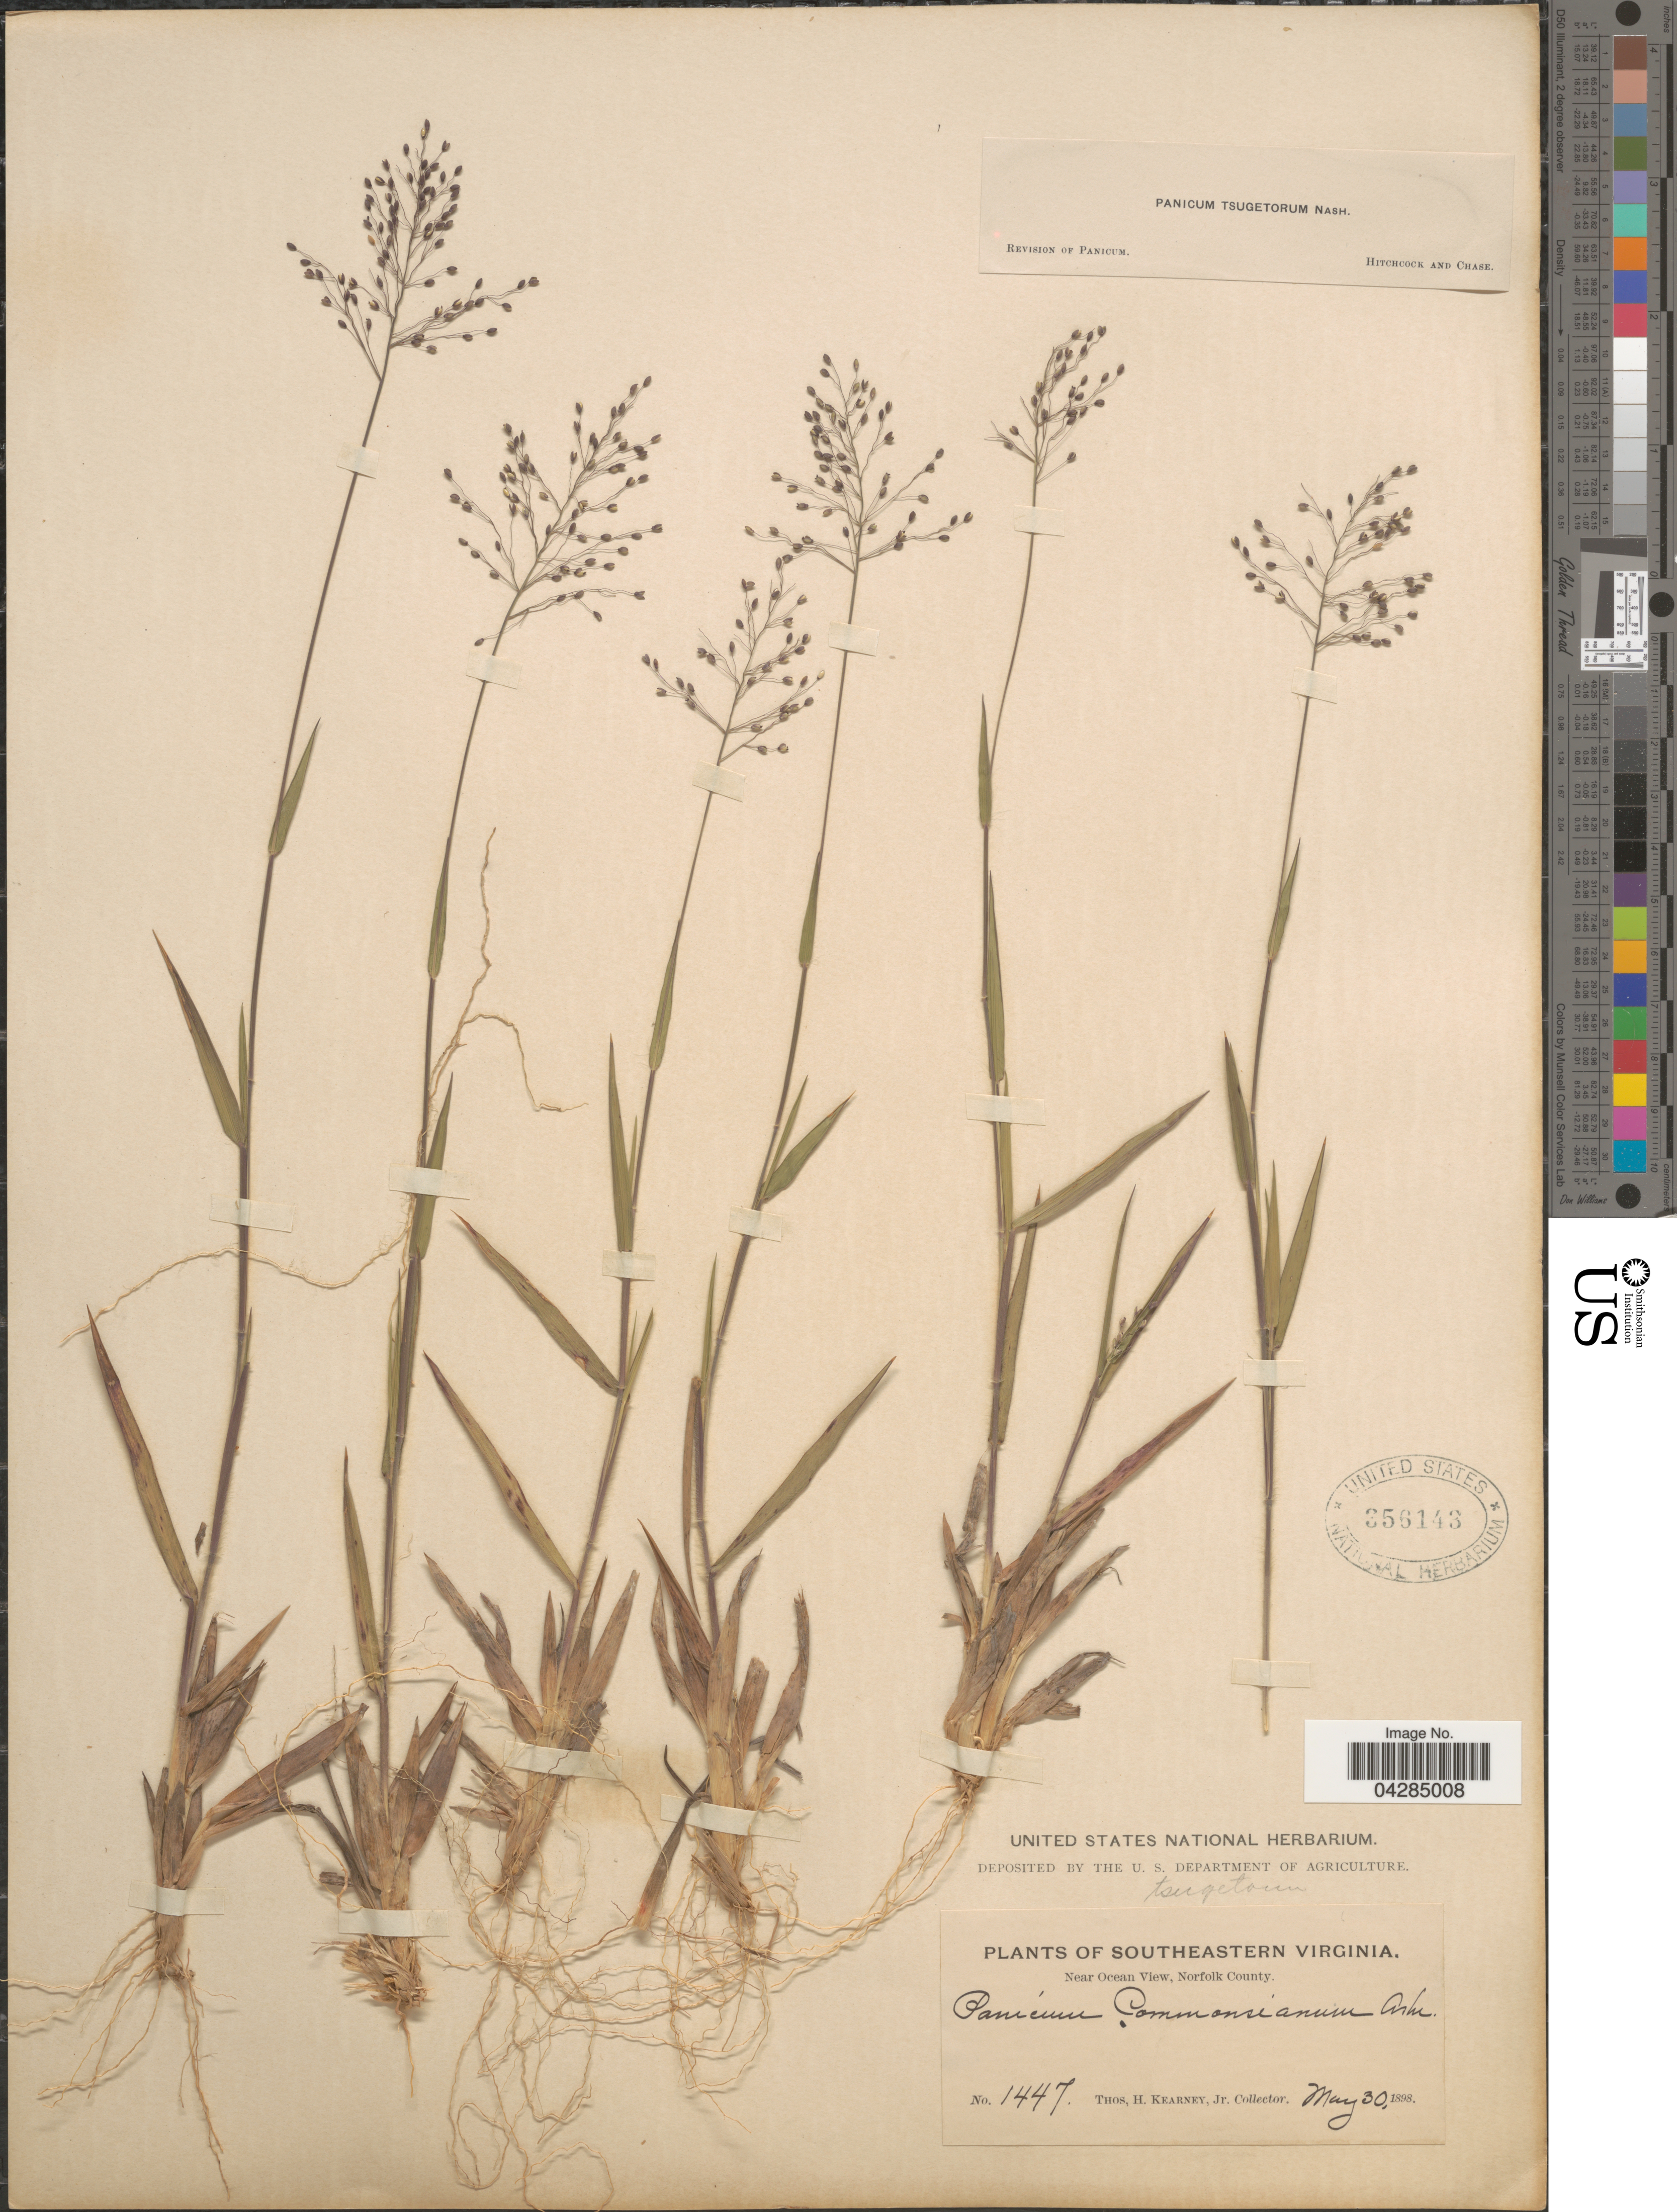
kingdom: Plantae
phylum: Tracheophyta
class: Liliopsida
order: Poales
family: Poaceae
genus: Dichanthelium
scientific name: Dichanthelium portoricense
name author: (Desv. ex Ham.) B.F. Hansen & Wunderlin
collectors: T. H. Kearney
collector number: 1447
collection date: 1898-05-30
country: United States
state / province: Virginia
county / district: City of Norfolk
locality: Southeastern Virginia. Near Ocean View, Norfolk County.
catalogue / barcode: US 356143